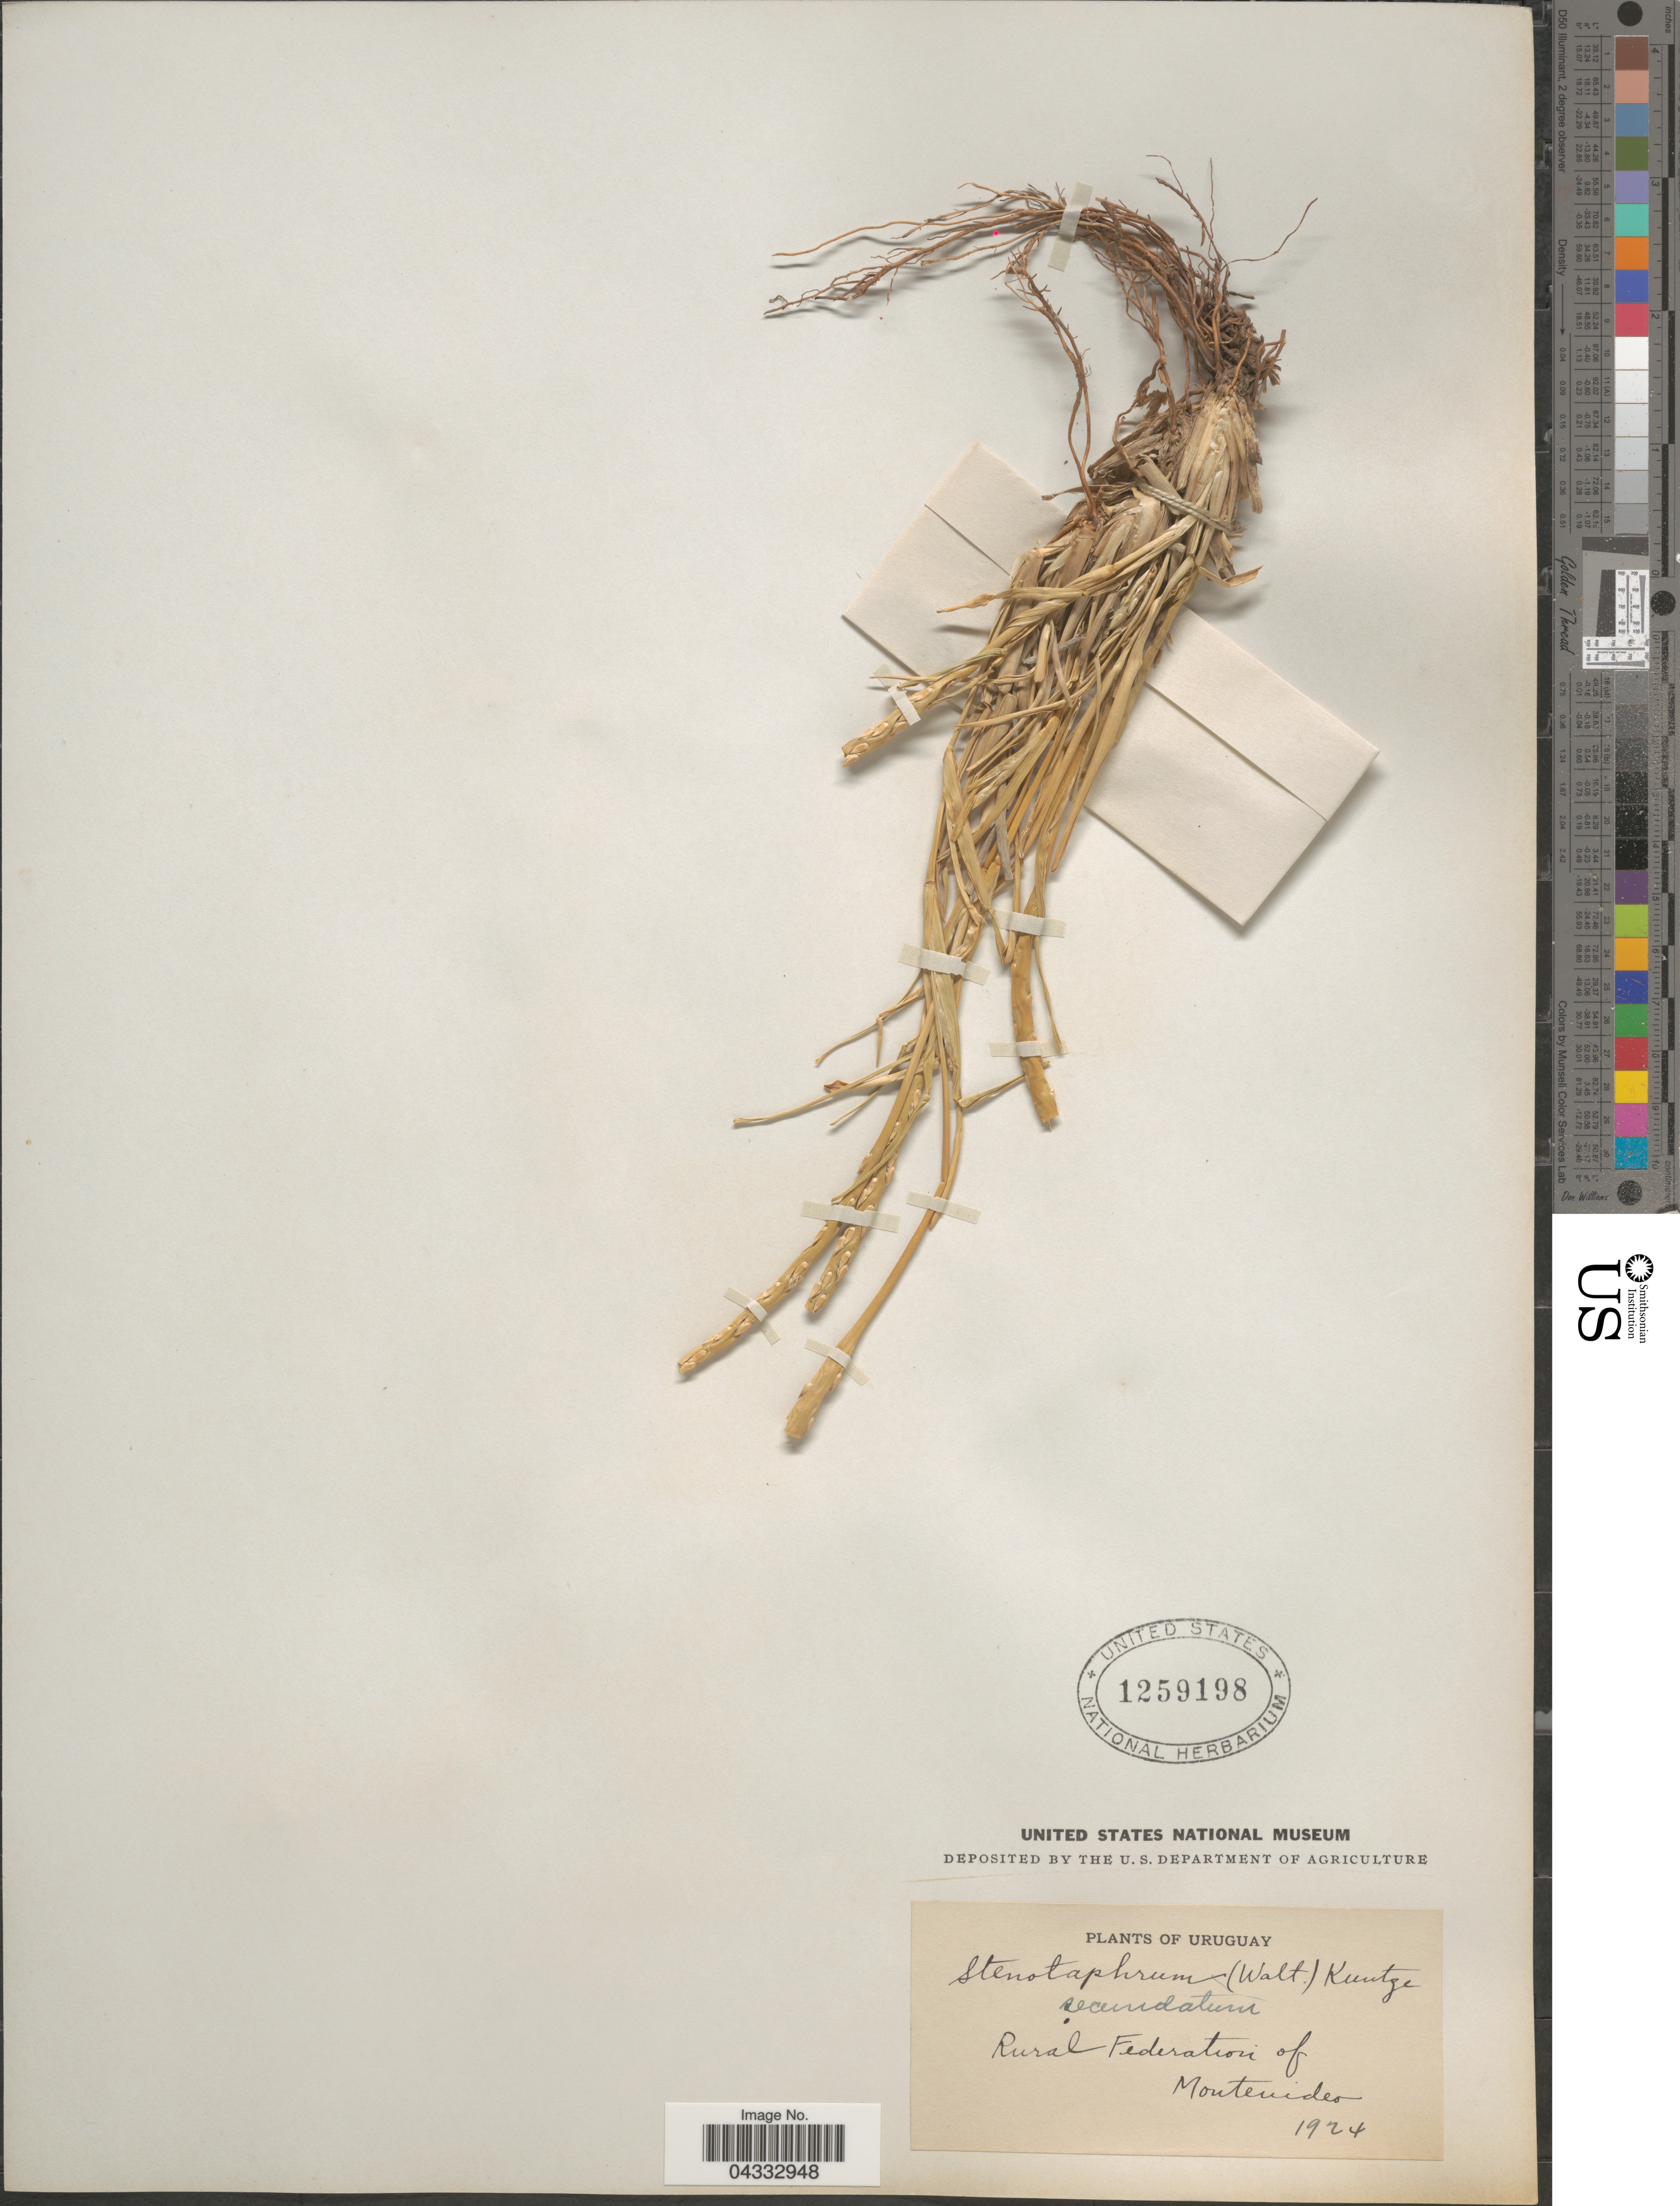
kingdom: Plantae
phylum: Tracheophyta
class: Liliopsida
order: Poales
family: Poaceae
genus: Stenotaphrum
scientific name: Stenotaphrum secundatum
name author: (Walter) Kuntze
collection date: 1924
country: Uruguay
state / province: Montevideo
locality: Rural Federation of Montevideo.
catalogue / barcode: US 1259198